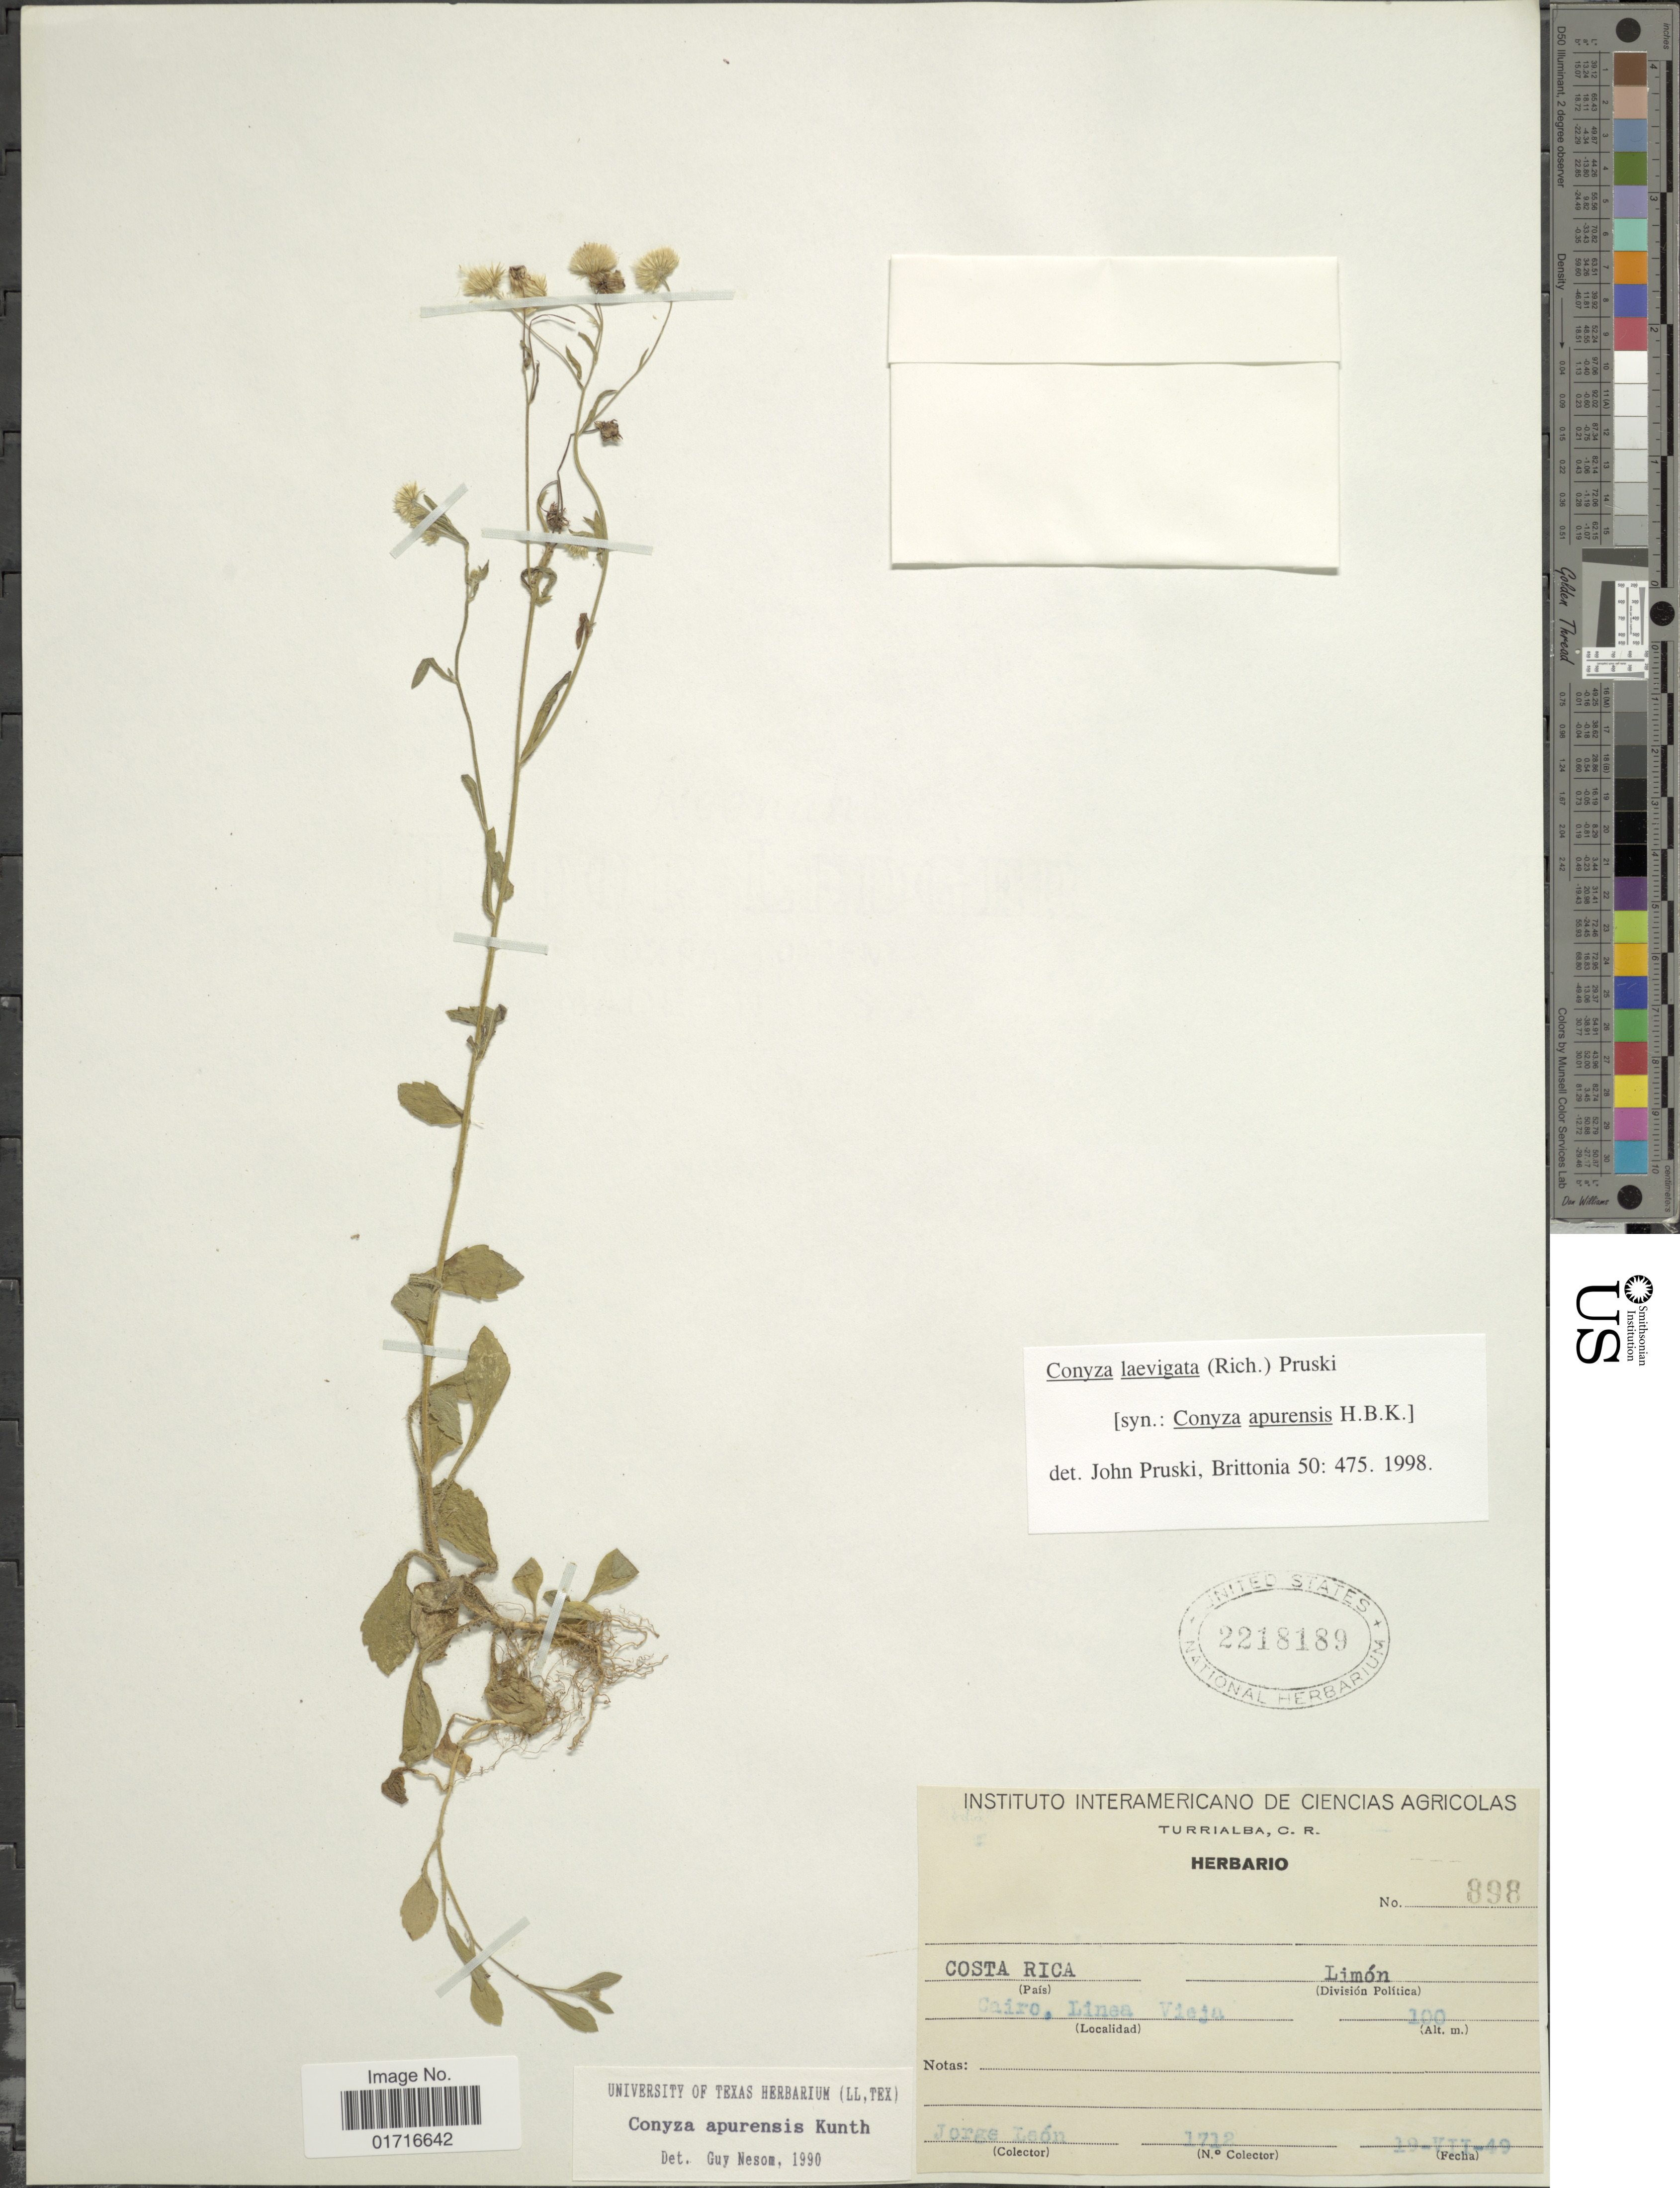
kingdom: Plantae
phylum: Tracheophyta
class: Magnoliopsida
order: Asterales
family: Asteraceae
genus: Conyza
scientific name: Conyza laevigata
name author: (Rich.) Pruski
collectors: J. León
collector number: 1712/898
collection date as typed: Transcribed d/m/y: 19/7/49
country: Costa Rica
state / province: Limón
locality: Costa Rica. Caio, Linea Vieja.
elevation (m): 100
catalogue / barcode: US 2218189